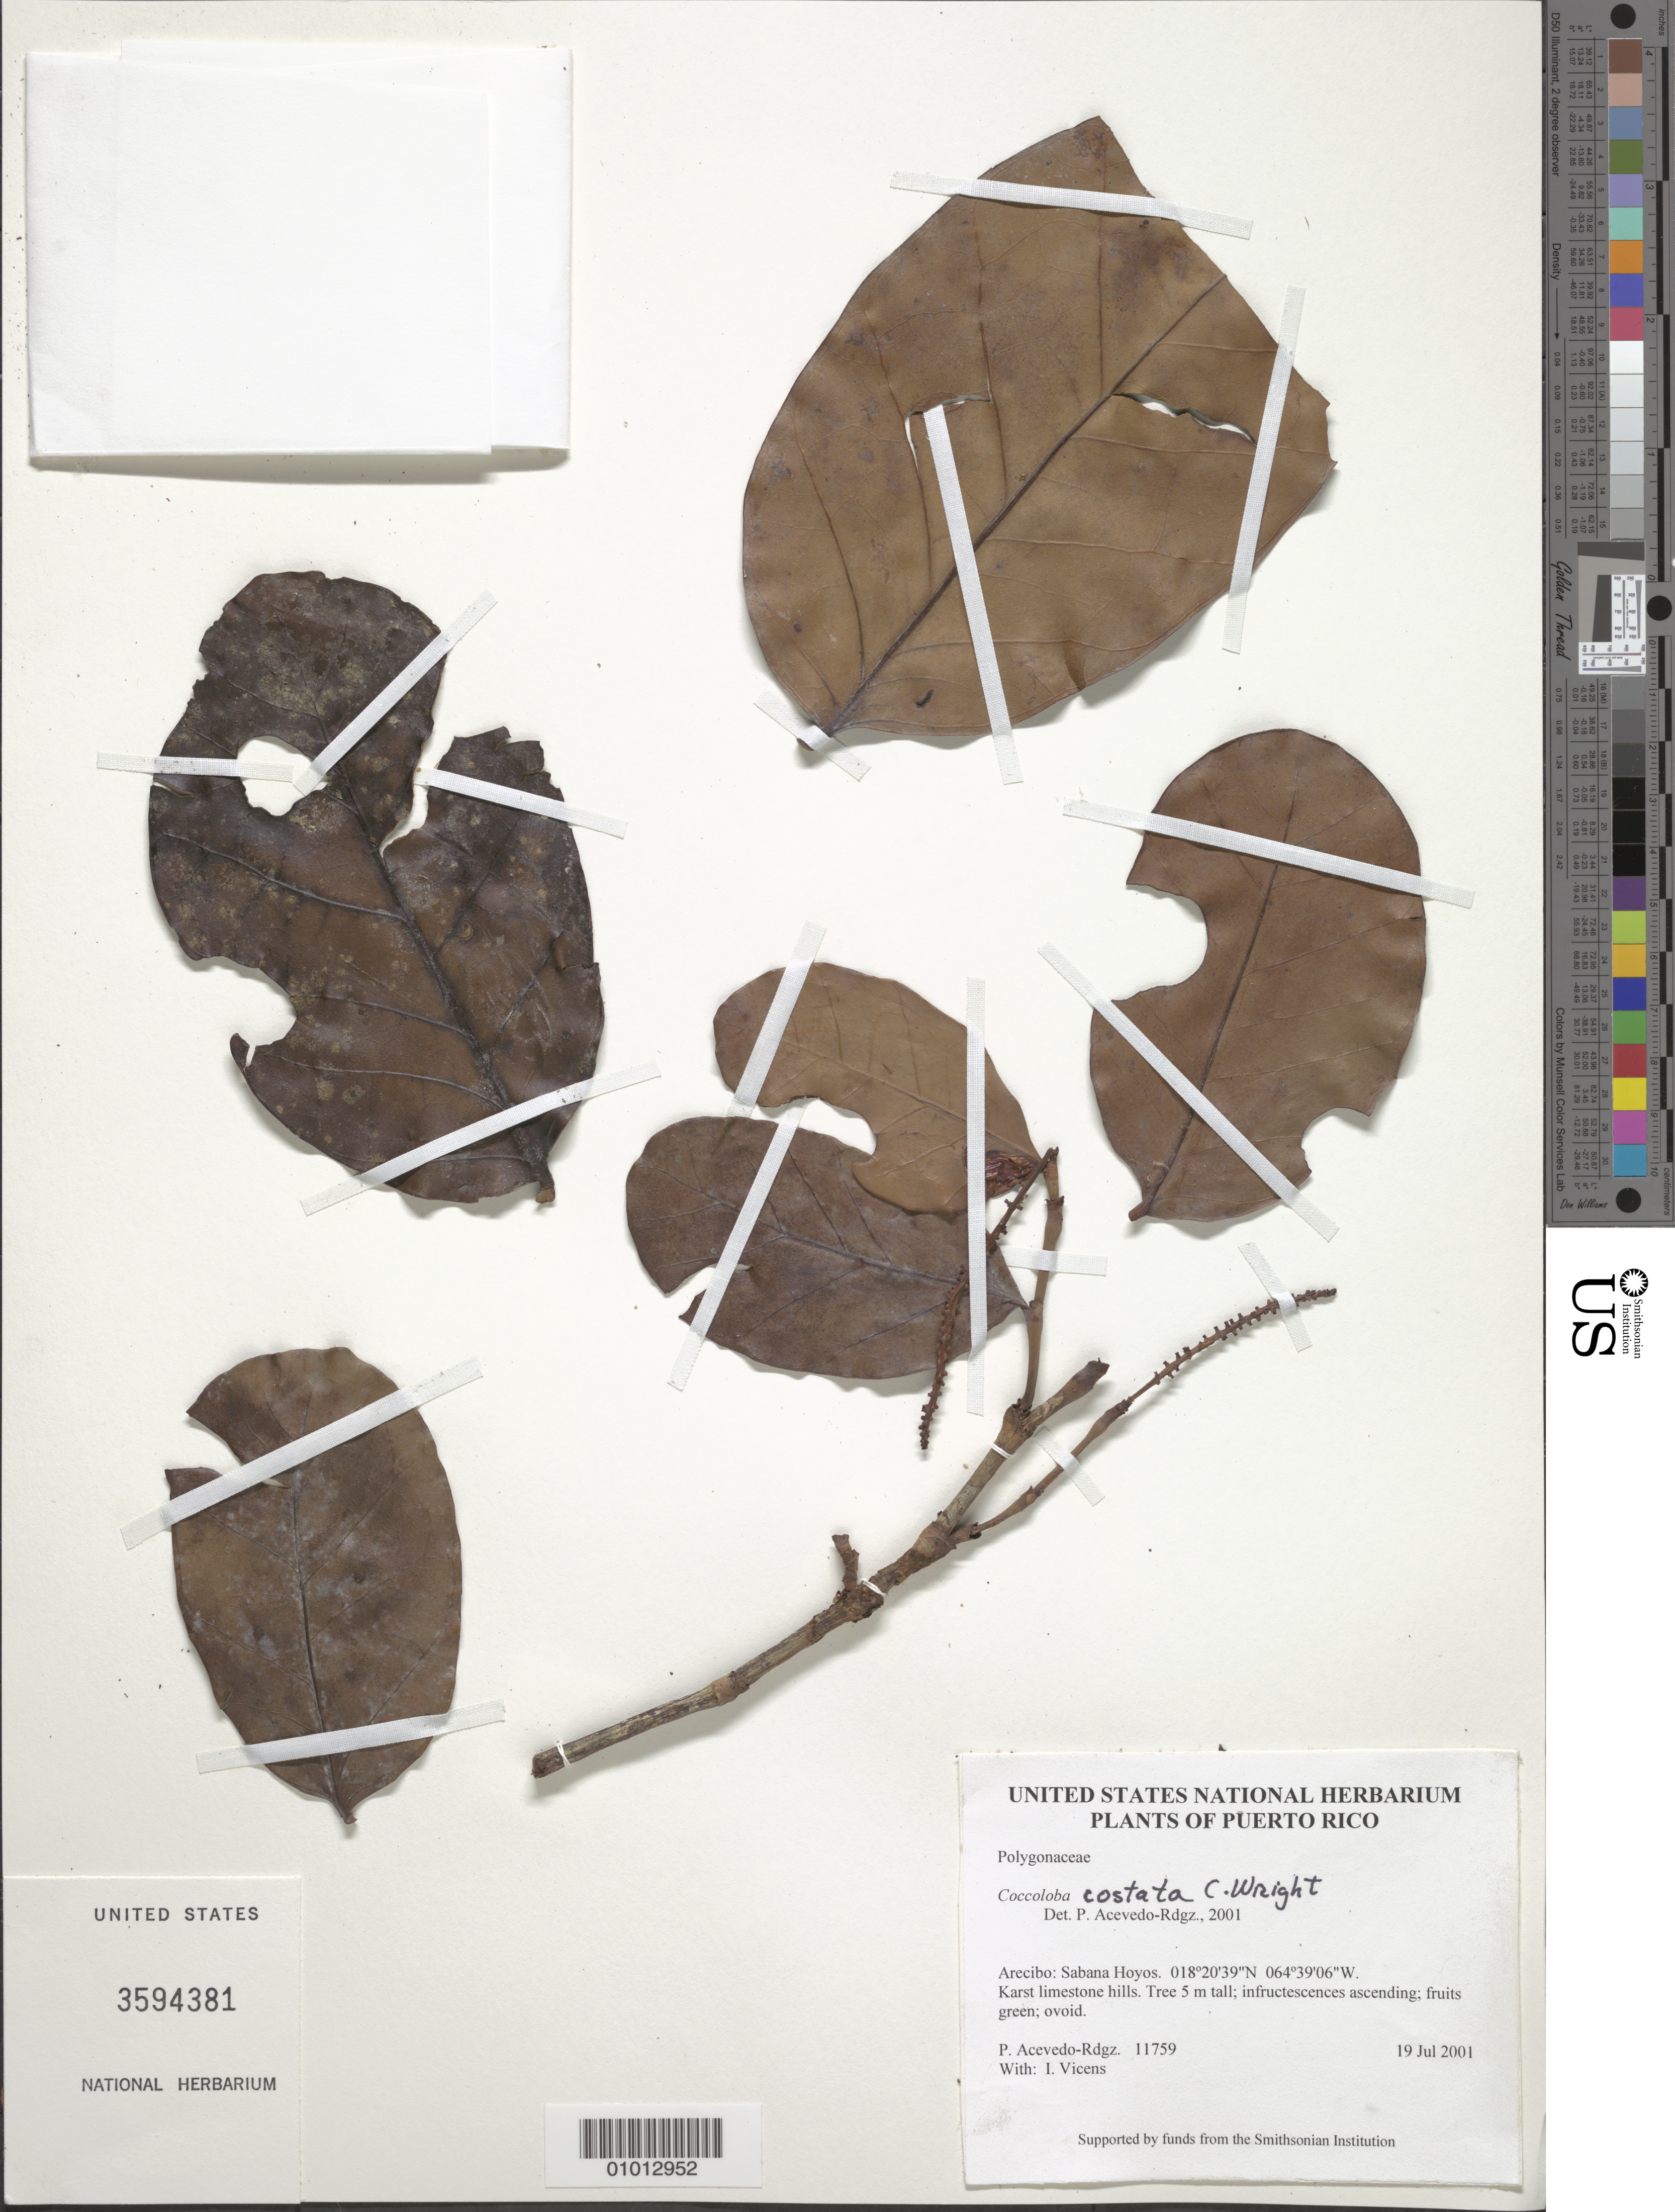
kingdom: Plantae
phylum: Tracheophyta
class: Magnoliopsida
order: Caryophyllales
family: Polygonaceae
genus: Coccoloba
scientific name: Coccoloba costata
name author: C. Wright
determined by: Acevedo-Rodríguez, P., (BOT), Smithsonian Institution - National Museum of Natural History (UNITED STATES)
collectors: P. Acevedo-Rodr. & I. Vicens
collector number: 11759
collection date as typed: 19 Jul 2001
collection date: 2001-07-19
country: Puerto Rico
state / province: Arecibo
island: Puerto Rico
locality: Arecibo: Sabana Hoyos.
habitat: Karst limestone hills.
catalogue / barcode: US 3594381